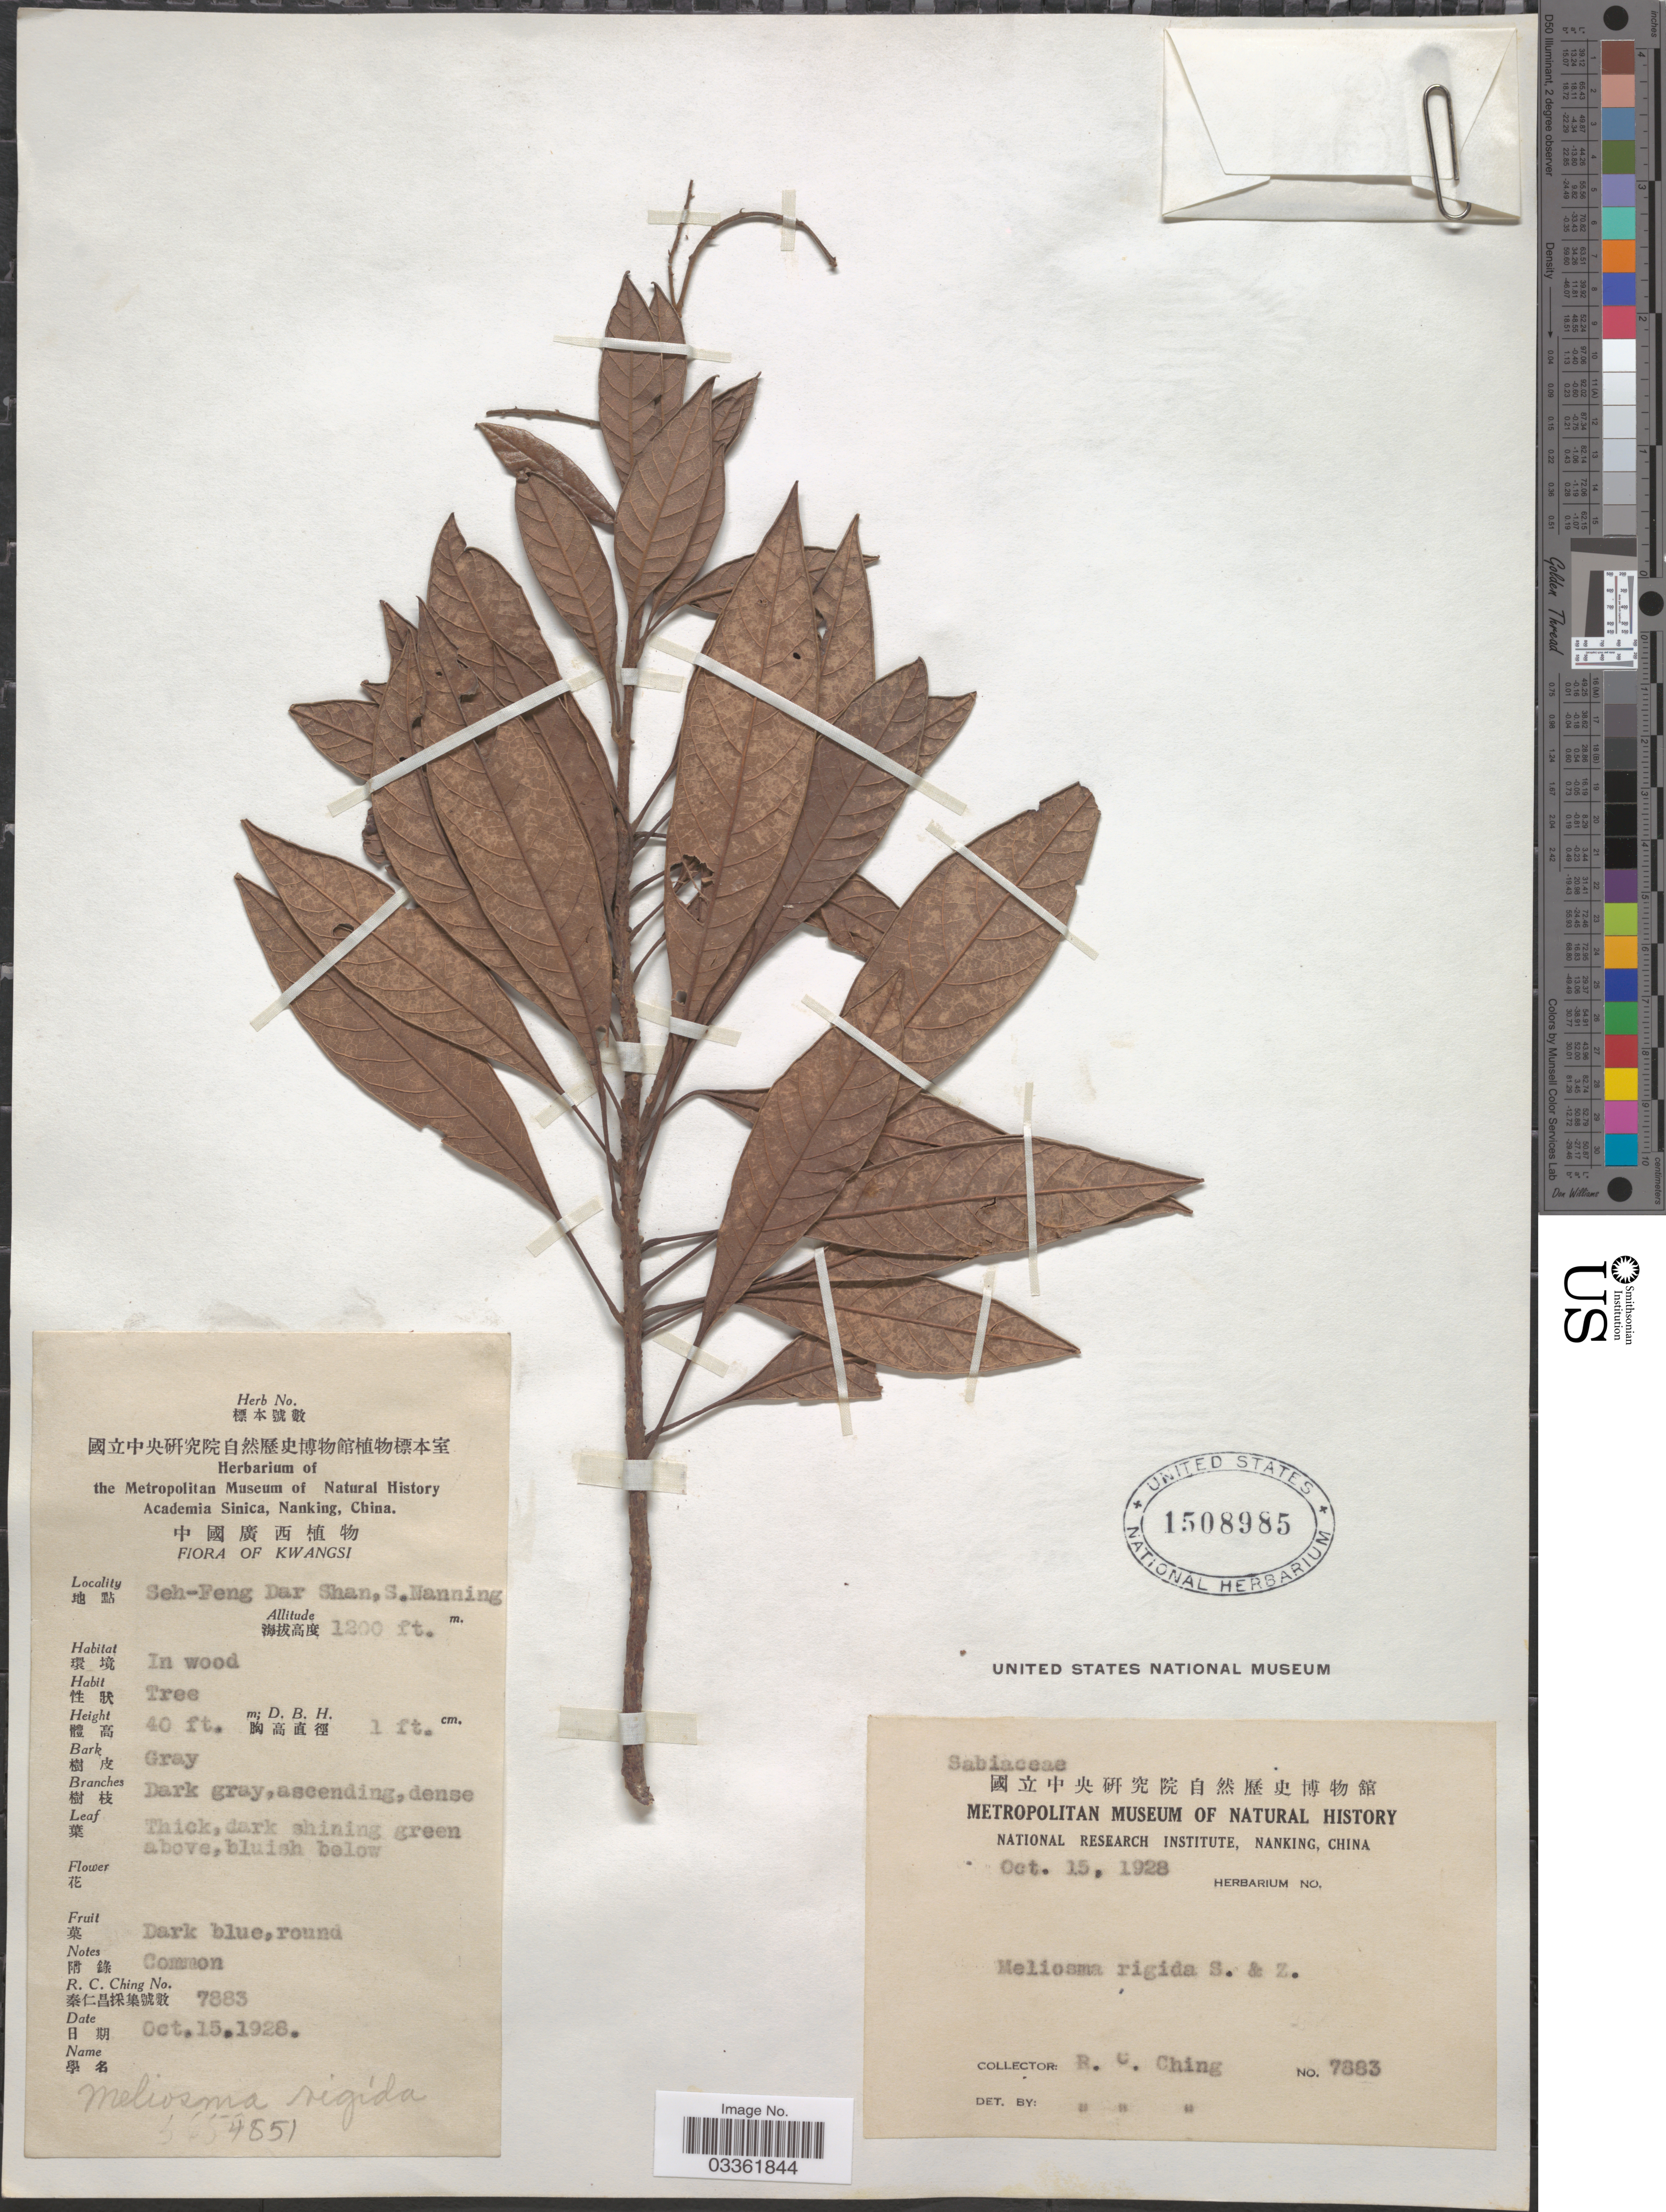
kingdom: Plantae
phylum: Tracheophyta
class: Magnoliopsida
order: Proteales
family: Sabiaceae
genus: Meliosma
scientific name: Meliosma rigida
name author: Siebold & Zucc.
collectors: R. C. Ching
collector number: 7883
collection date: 1928-10-15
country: China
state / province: Guangxi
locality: Kwangsi, Seh-Feng Dar Shan, S. Nanning.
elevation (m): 366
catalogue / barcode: US 1508985